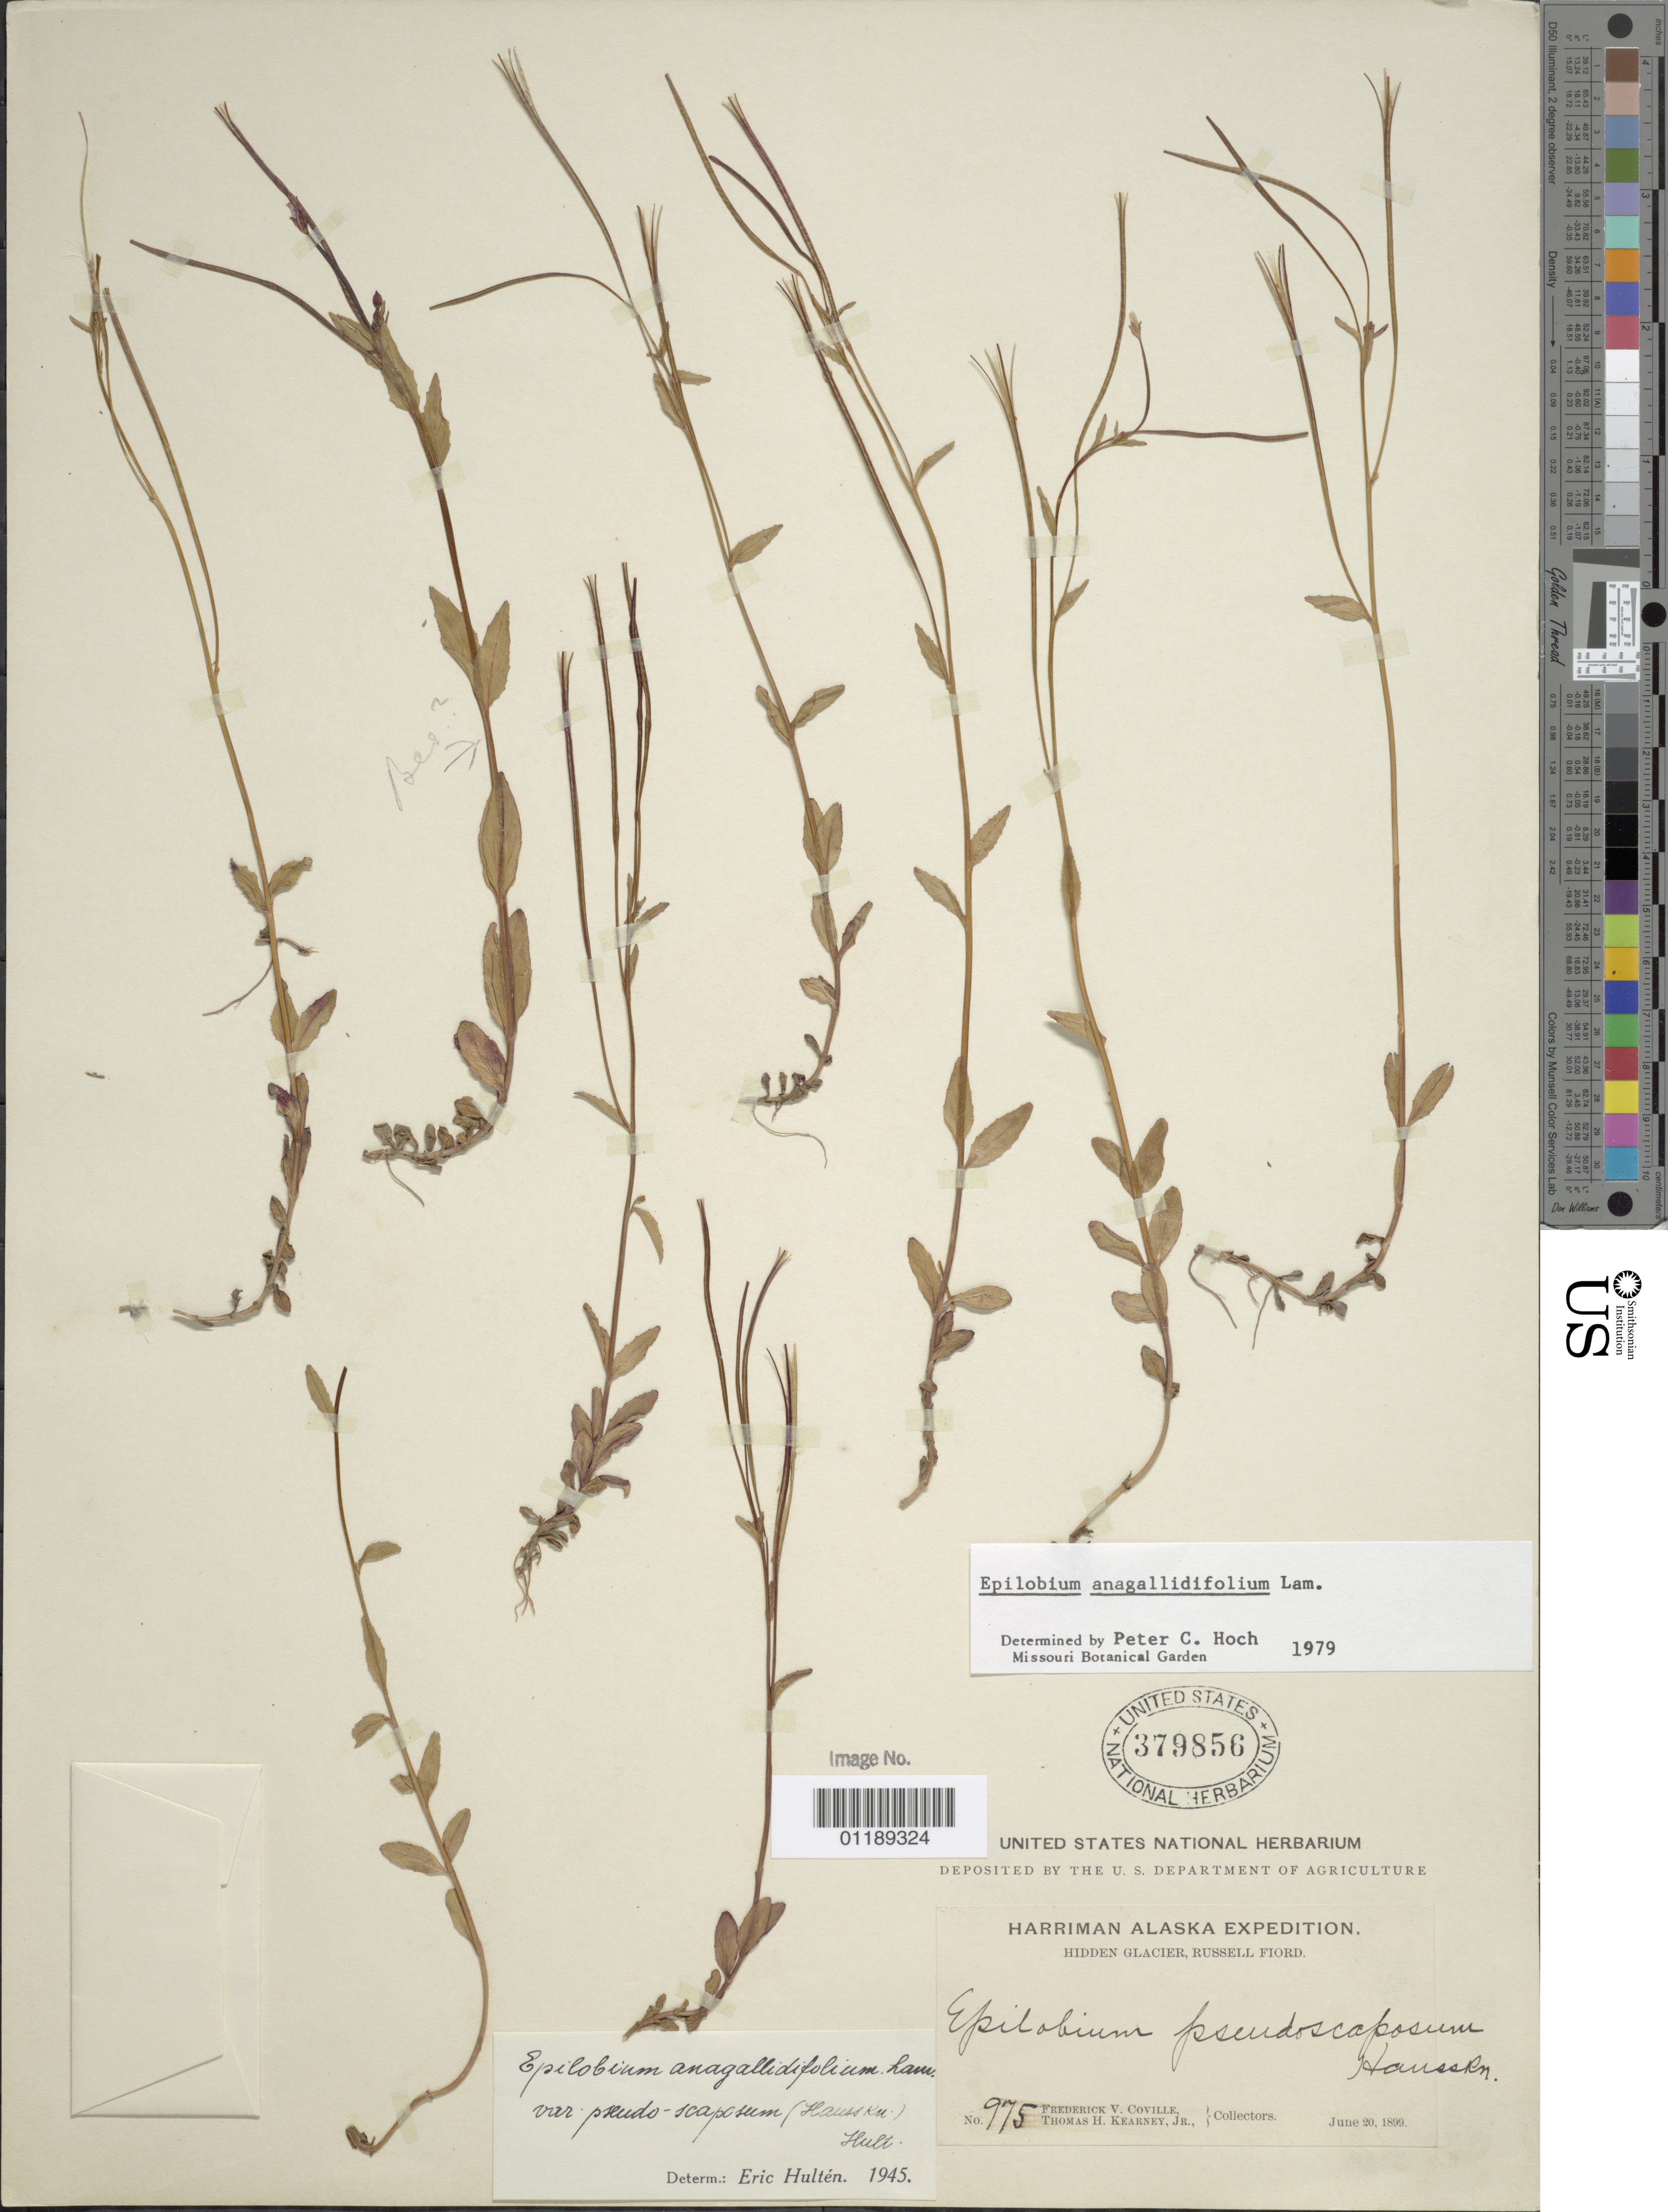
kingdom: Plantae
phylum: Tracheophyta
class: Magnoliopsida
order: Myrtales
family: Onagraceae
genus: Epilobium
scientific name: Epilobium anagallidifolium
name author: Lam.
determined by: Hoch, P. C.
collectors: F. V. Coville & T. H. Kearney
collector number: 975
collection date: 1899-06-20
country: United States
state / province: Alaska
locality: Hidden Glacier, Russell Fiord.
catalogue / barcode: US 379856